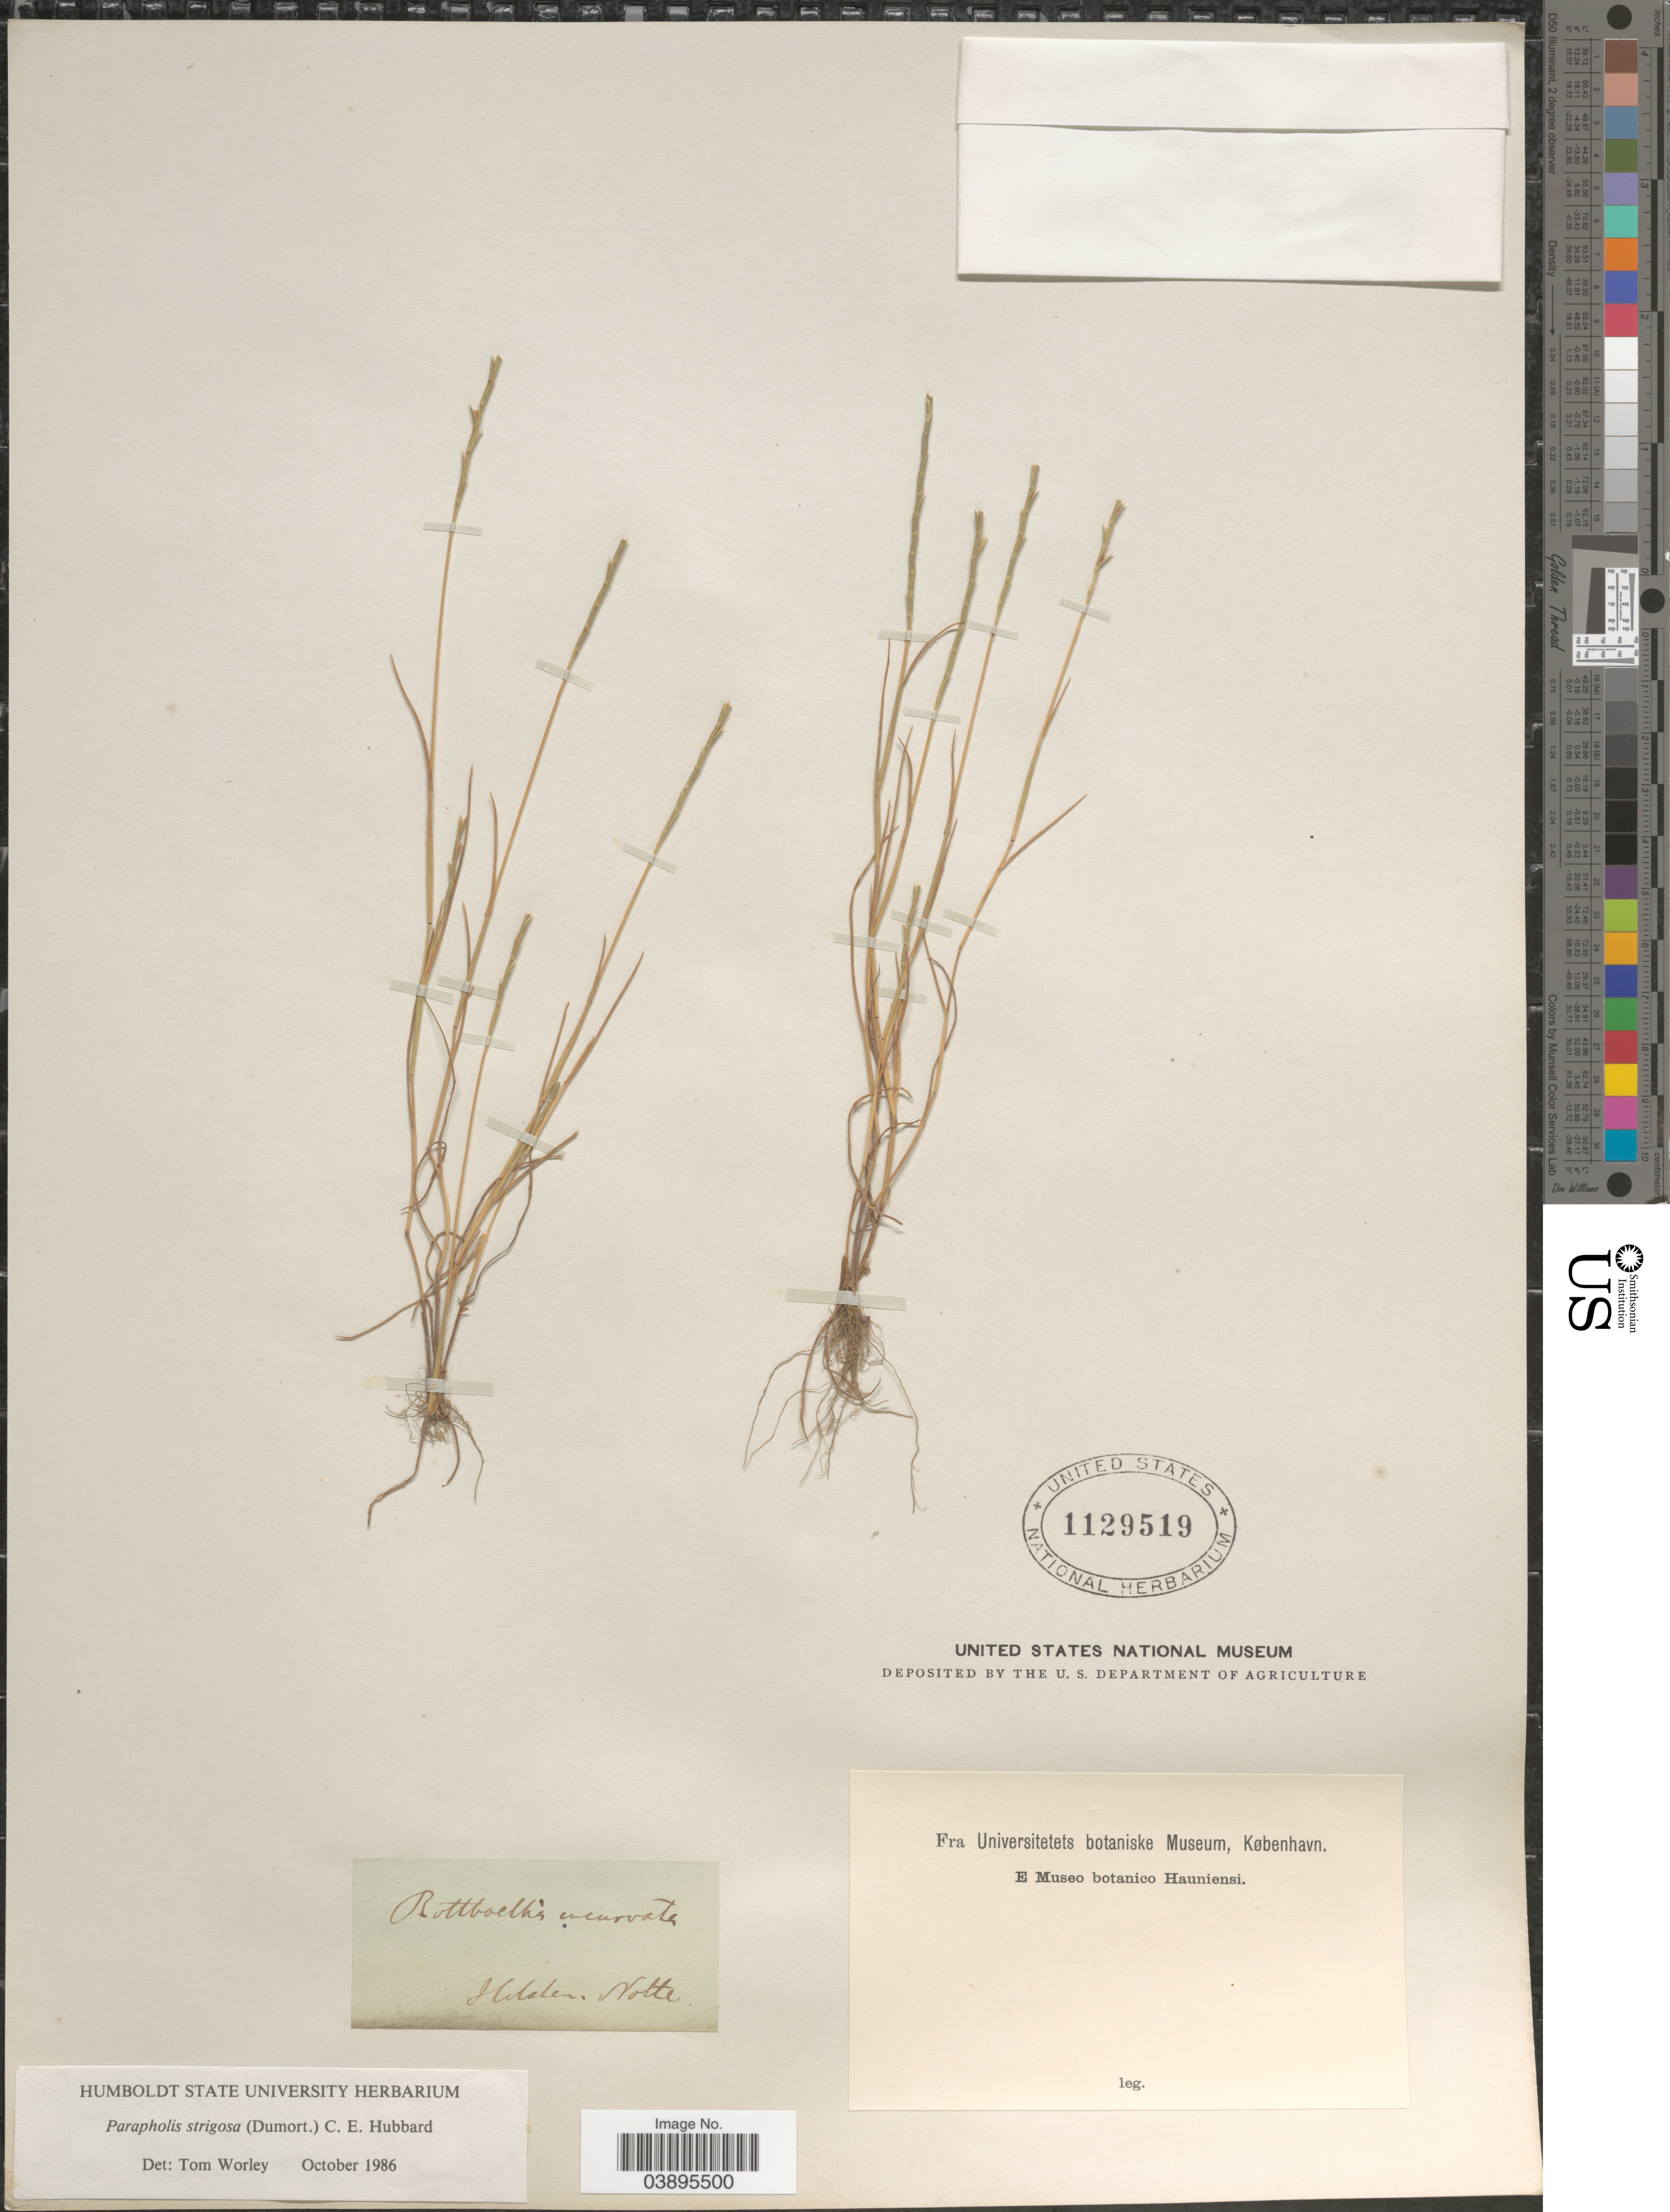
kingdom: Plantae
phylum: Tracheophyta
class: Liliopsida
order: Poales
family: Poaceae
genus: Parapholis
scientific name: Parapholis strigosa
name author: (Dumort.) C.E. Hubb.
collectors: H. Nolte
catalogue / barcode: US 1129519